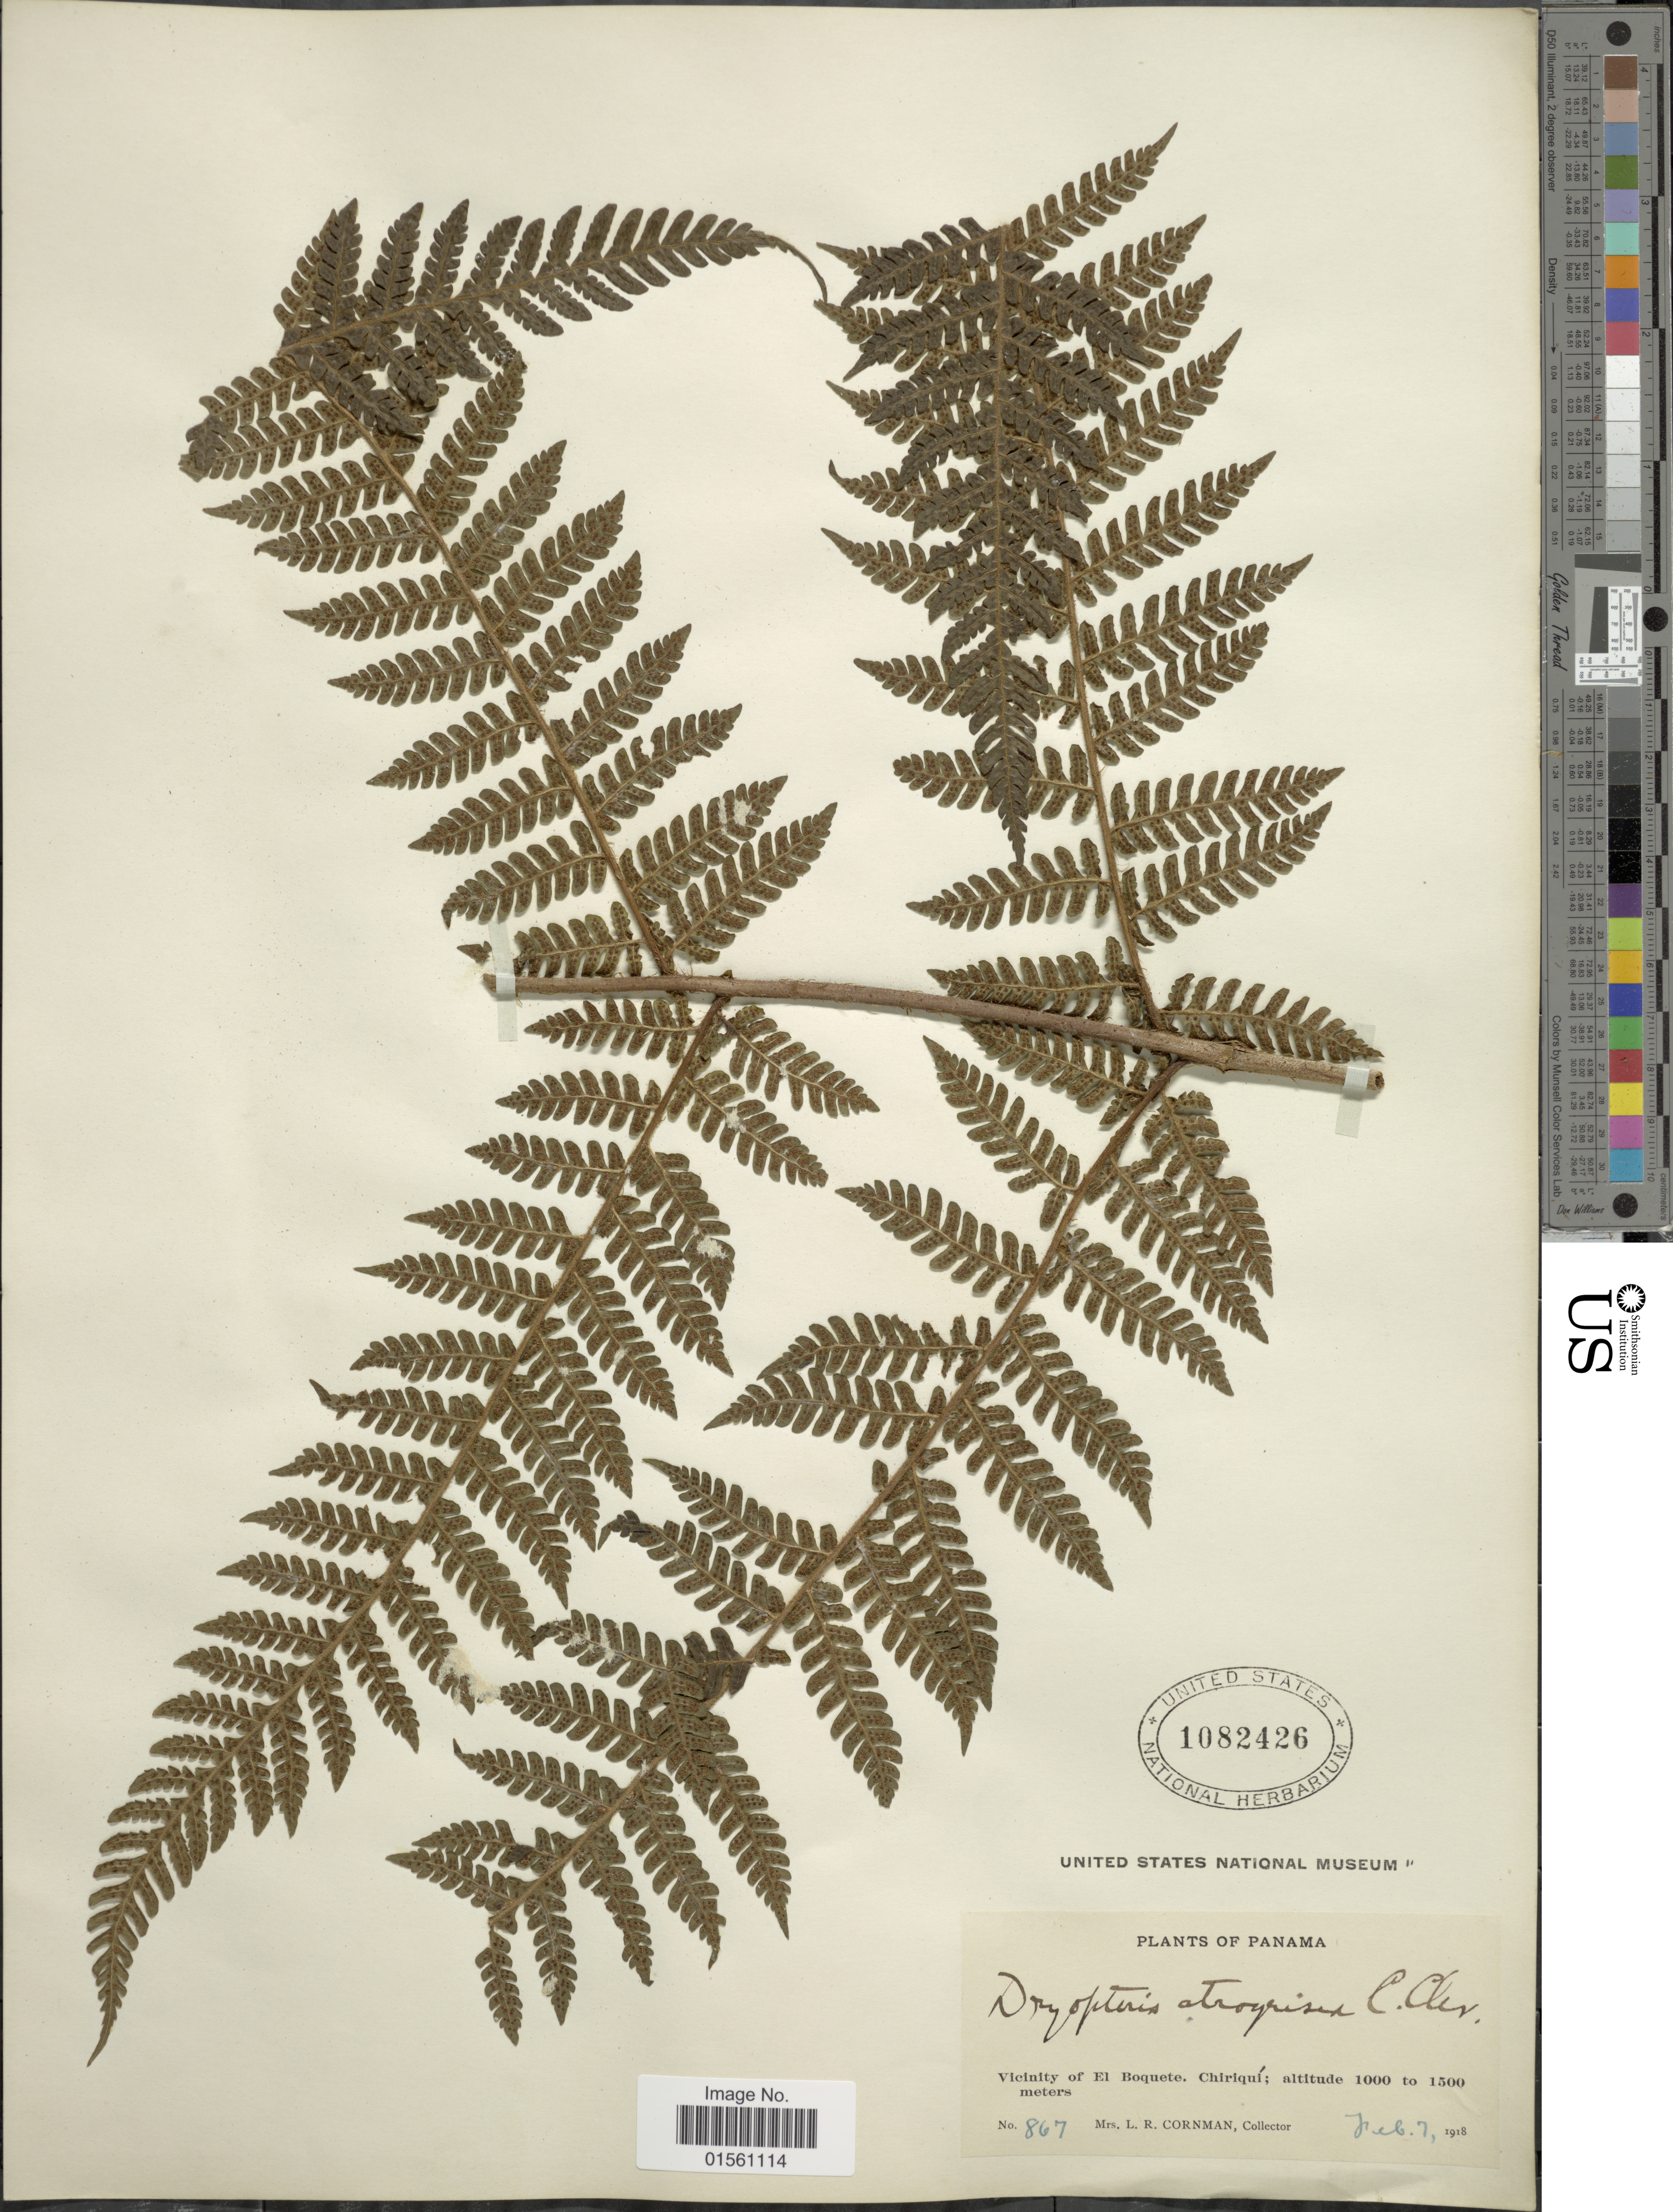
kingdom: Plantae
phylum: Tracheophyta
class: Polypodiopsida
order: Polypodiales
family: Dryopteridaceae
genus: Megalastrum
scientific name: Megalastrum atrogriseum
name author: (C. Chr.) A.R. Sm. & R.C. Moran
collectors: L. Cornman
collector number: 867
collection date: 1918-02-07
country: Panama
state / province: Chiriqui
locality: Vicinity of El Boquete, Chiriqui, Panama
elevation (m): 1000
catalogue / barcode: US 1082426